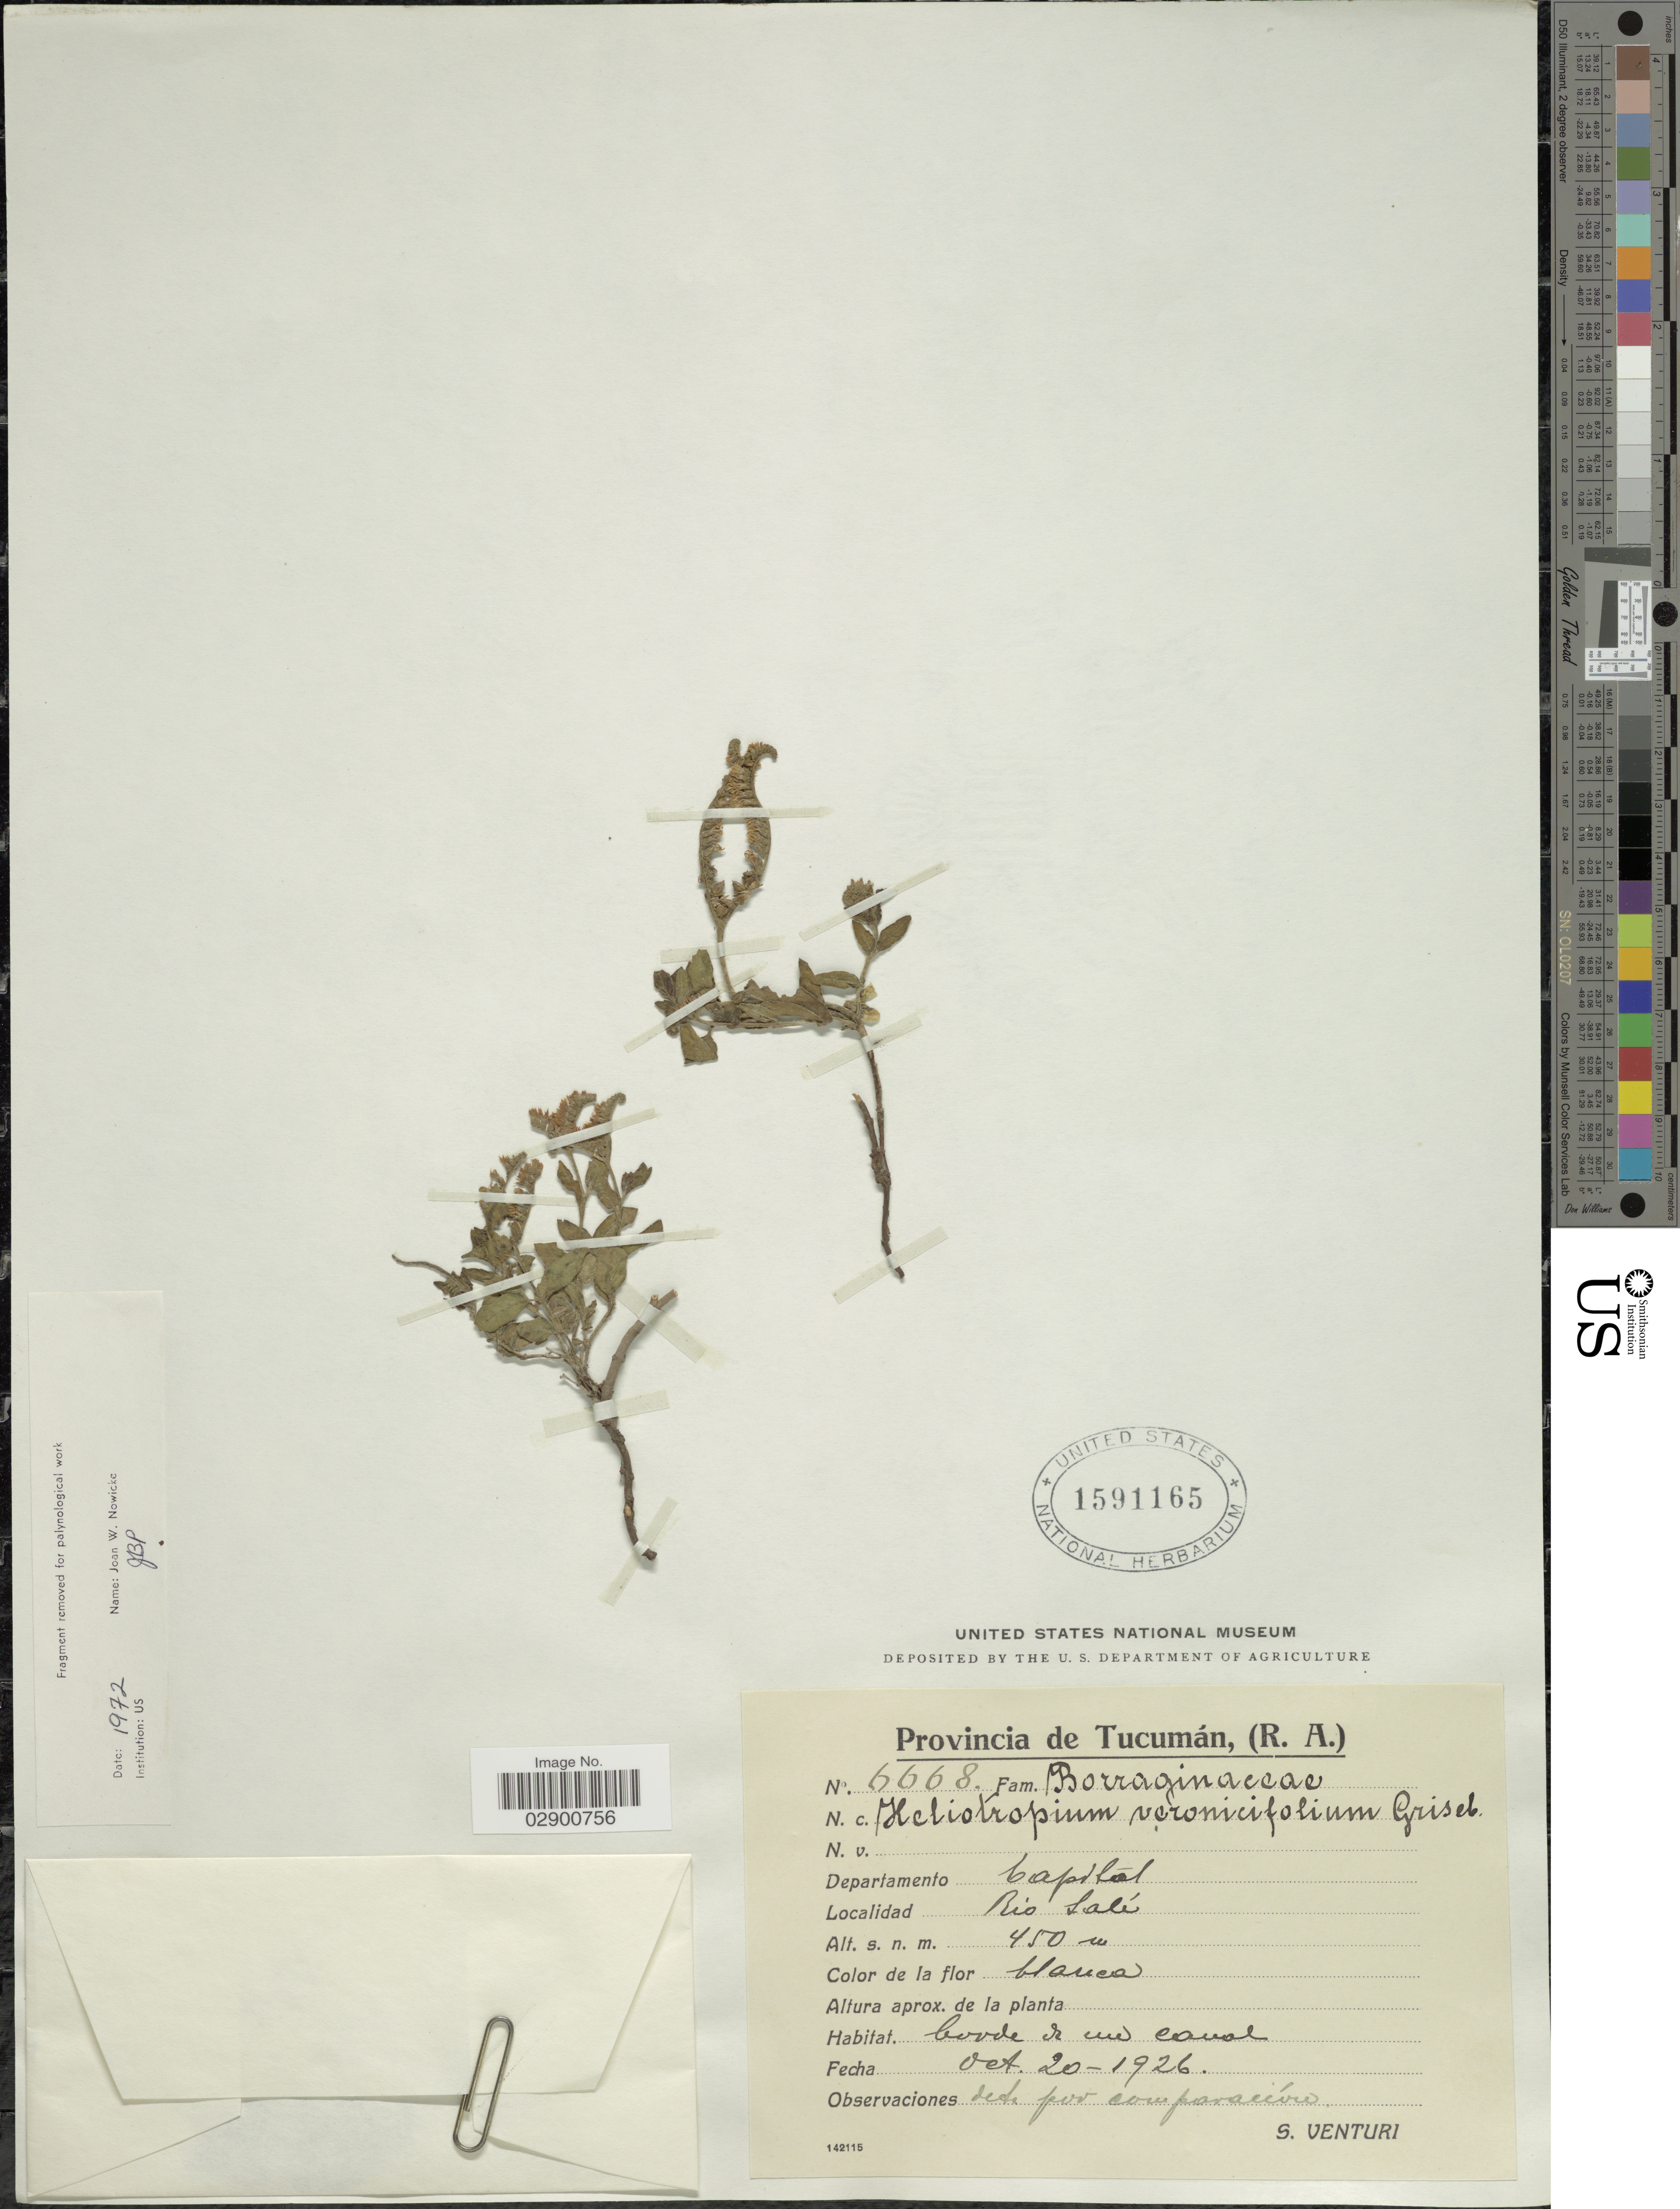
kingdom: Plantae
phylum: Tracheophyta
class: Magnoliopsida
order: Boraginales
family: Heliotropiaceae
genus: Heliotropium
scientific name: Heliotropium veronicifolium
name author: Griseb.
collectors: S. Venturi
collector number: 6668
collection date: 1926-10-20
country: Argentina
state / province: Tucuman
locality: Provincia de Tucumán, (R.A.). Departamento Capital. Rio Sali.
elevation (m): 450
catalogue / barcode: US 1591165